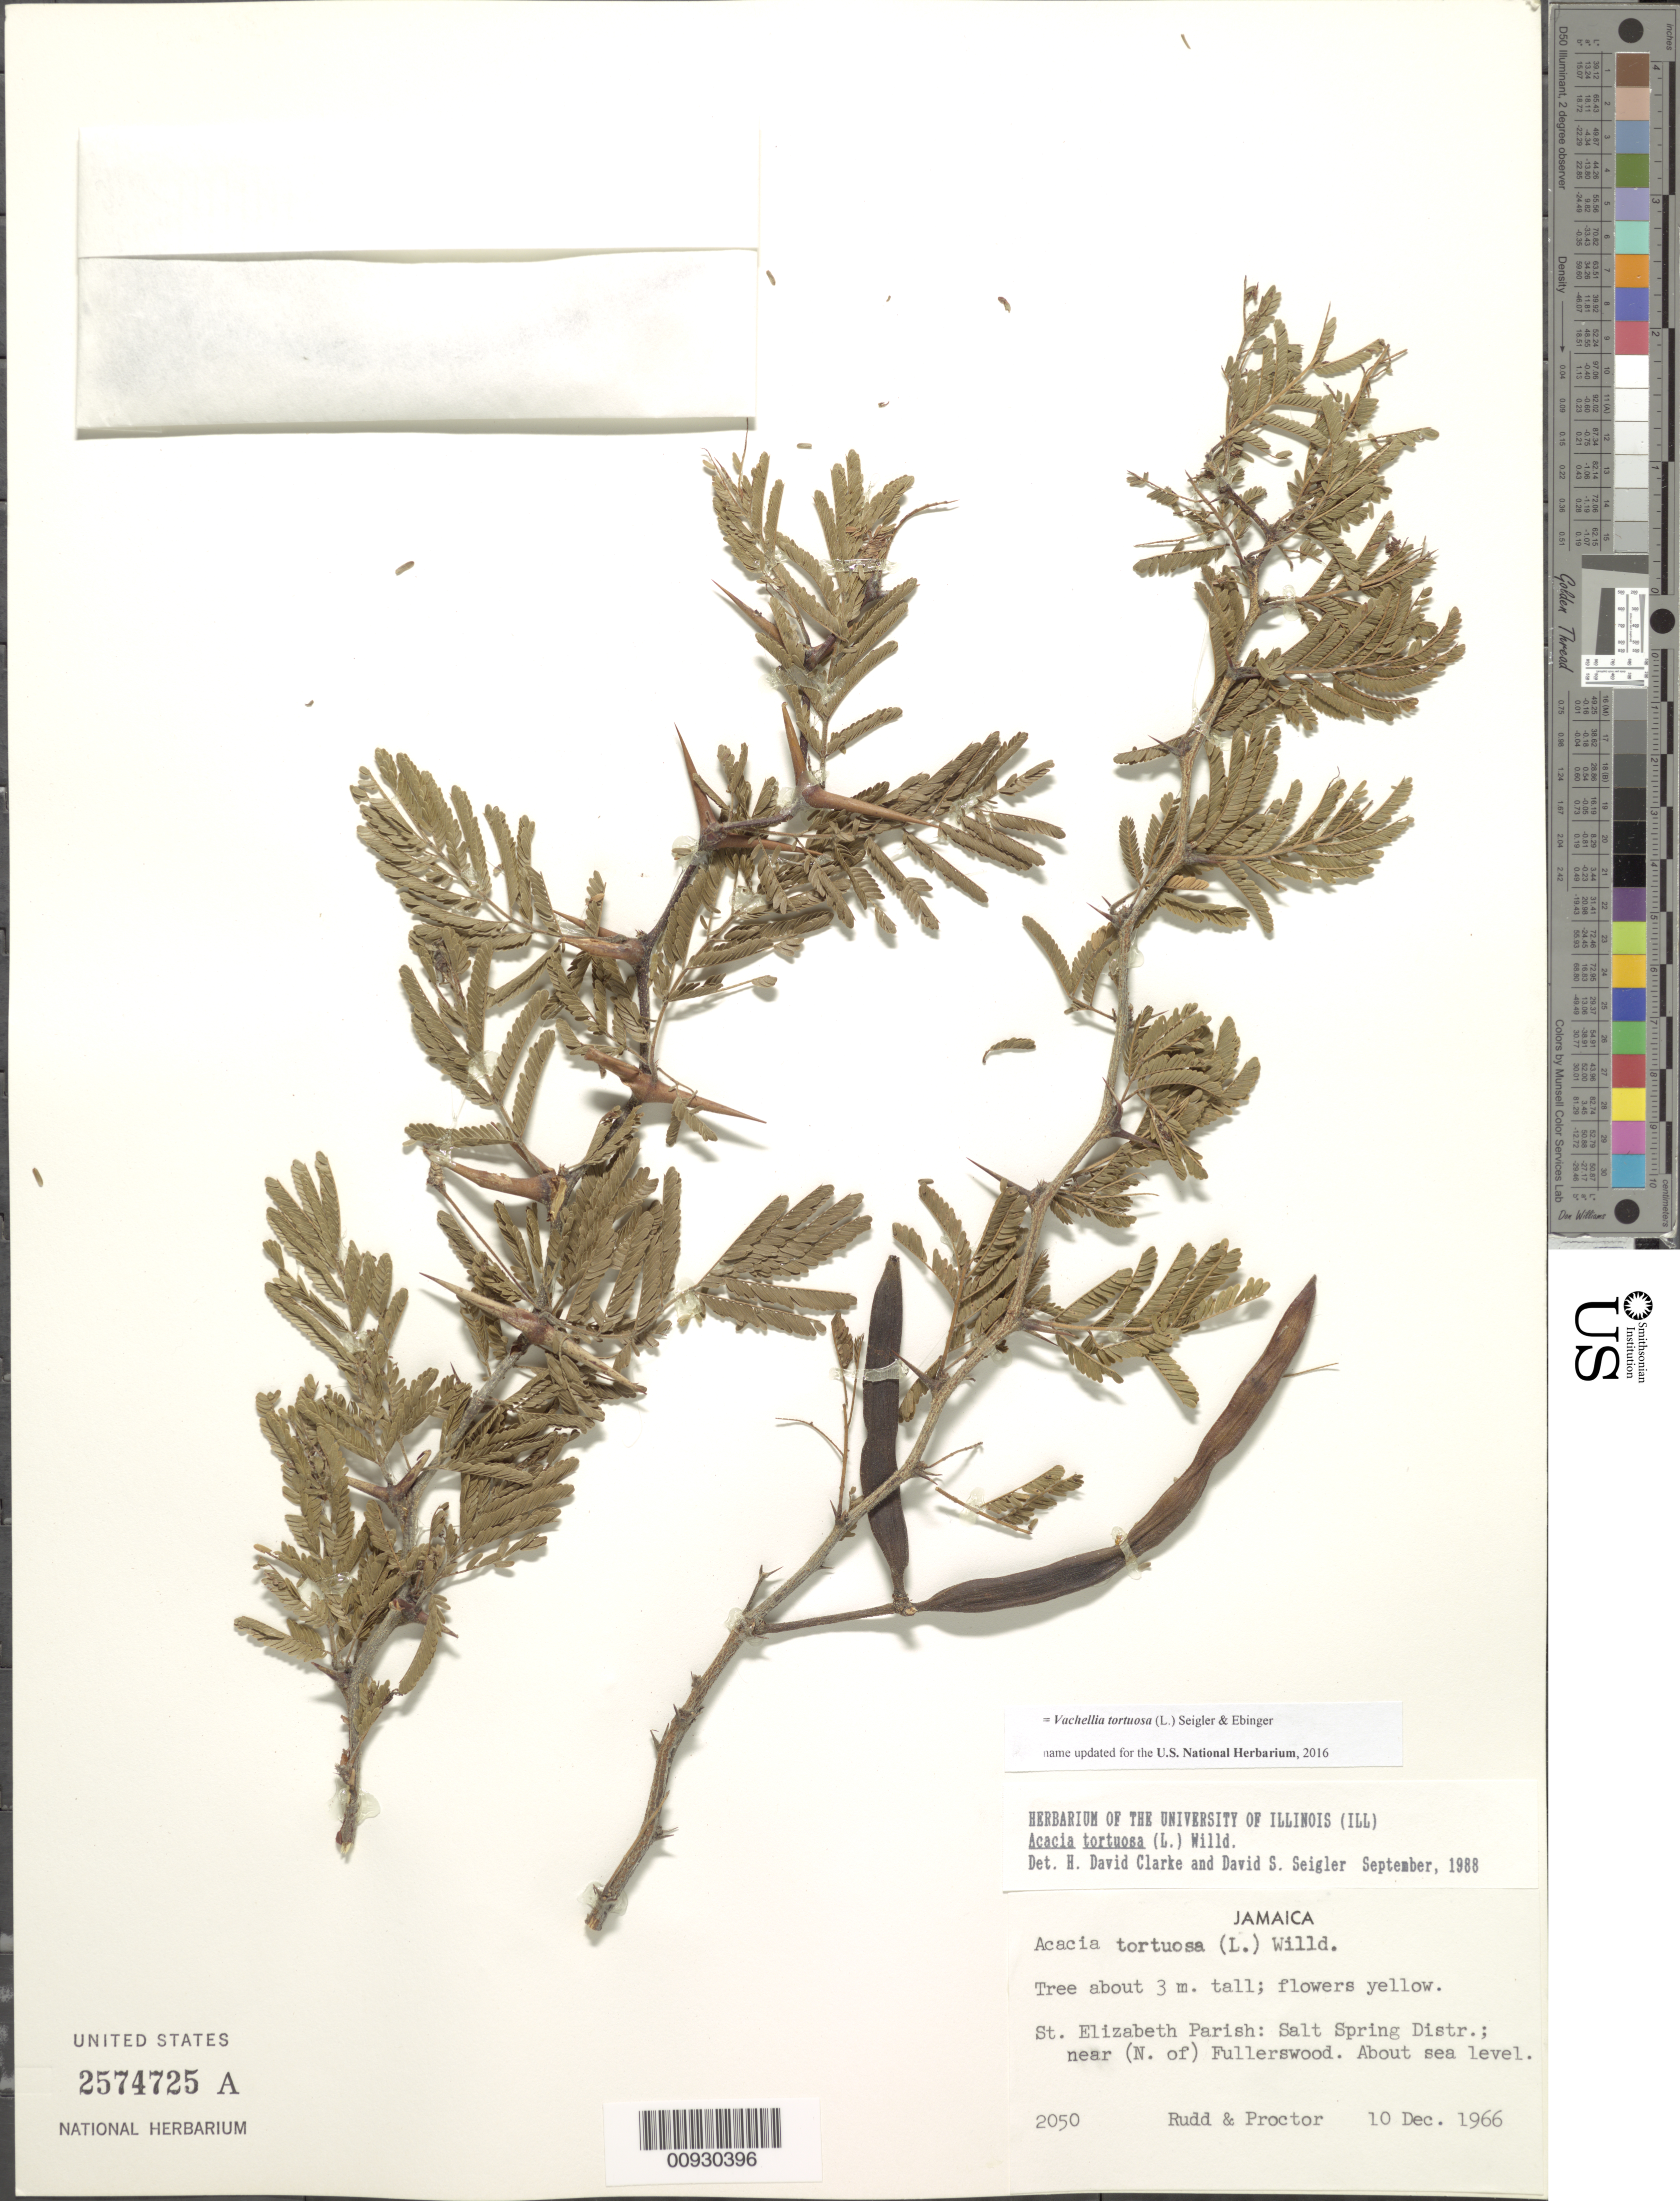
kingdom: Plantae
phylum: Tracheophyta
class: Magnoliopsida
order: Fabales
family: Fabaceae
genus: Vachellia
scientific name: Vachellia tortuosa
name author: (L.) Seigler & Ebinger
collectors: V. E. Rudd & G. R. Proctor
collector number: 2050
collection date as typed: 10 Dec 1966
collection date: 1966-12-10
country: Jamaica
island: Jamaica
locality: St. Elizabeth Parish: Salt Springs Distr.; near (N. of) Fullerswood. About sea level.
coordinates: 0 N, 0 E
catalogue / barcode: US 2574725